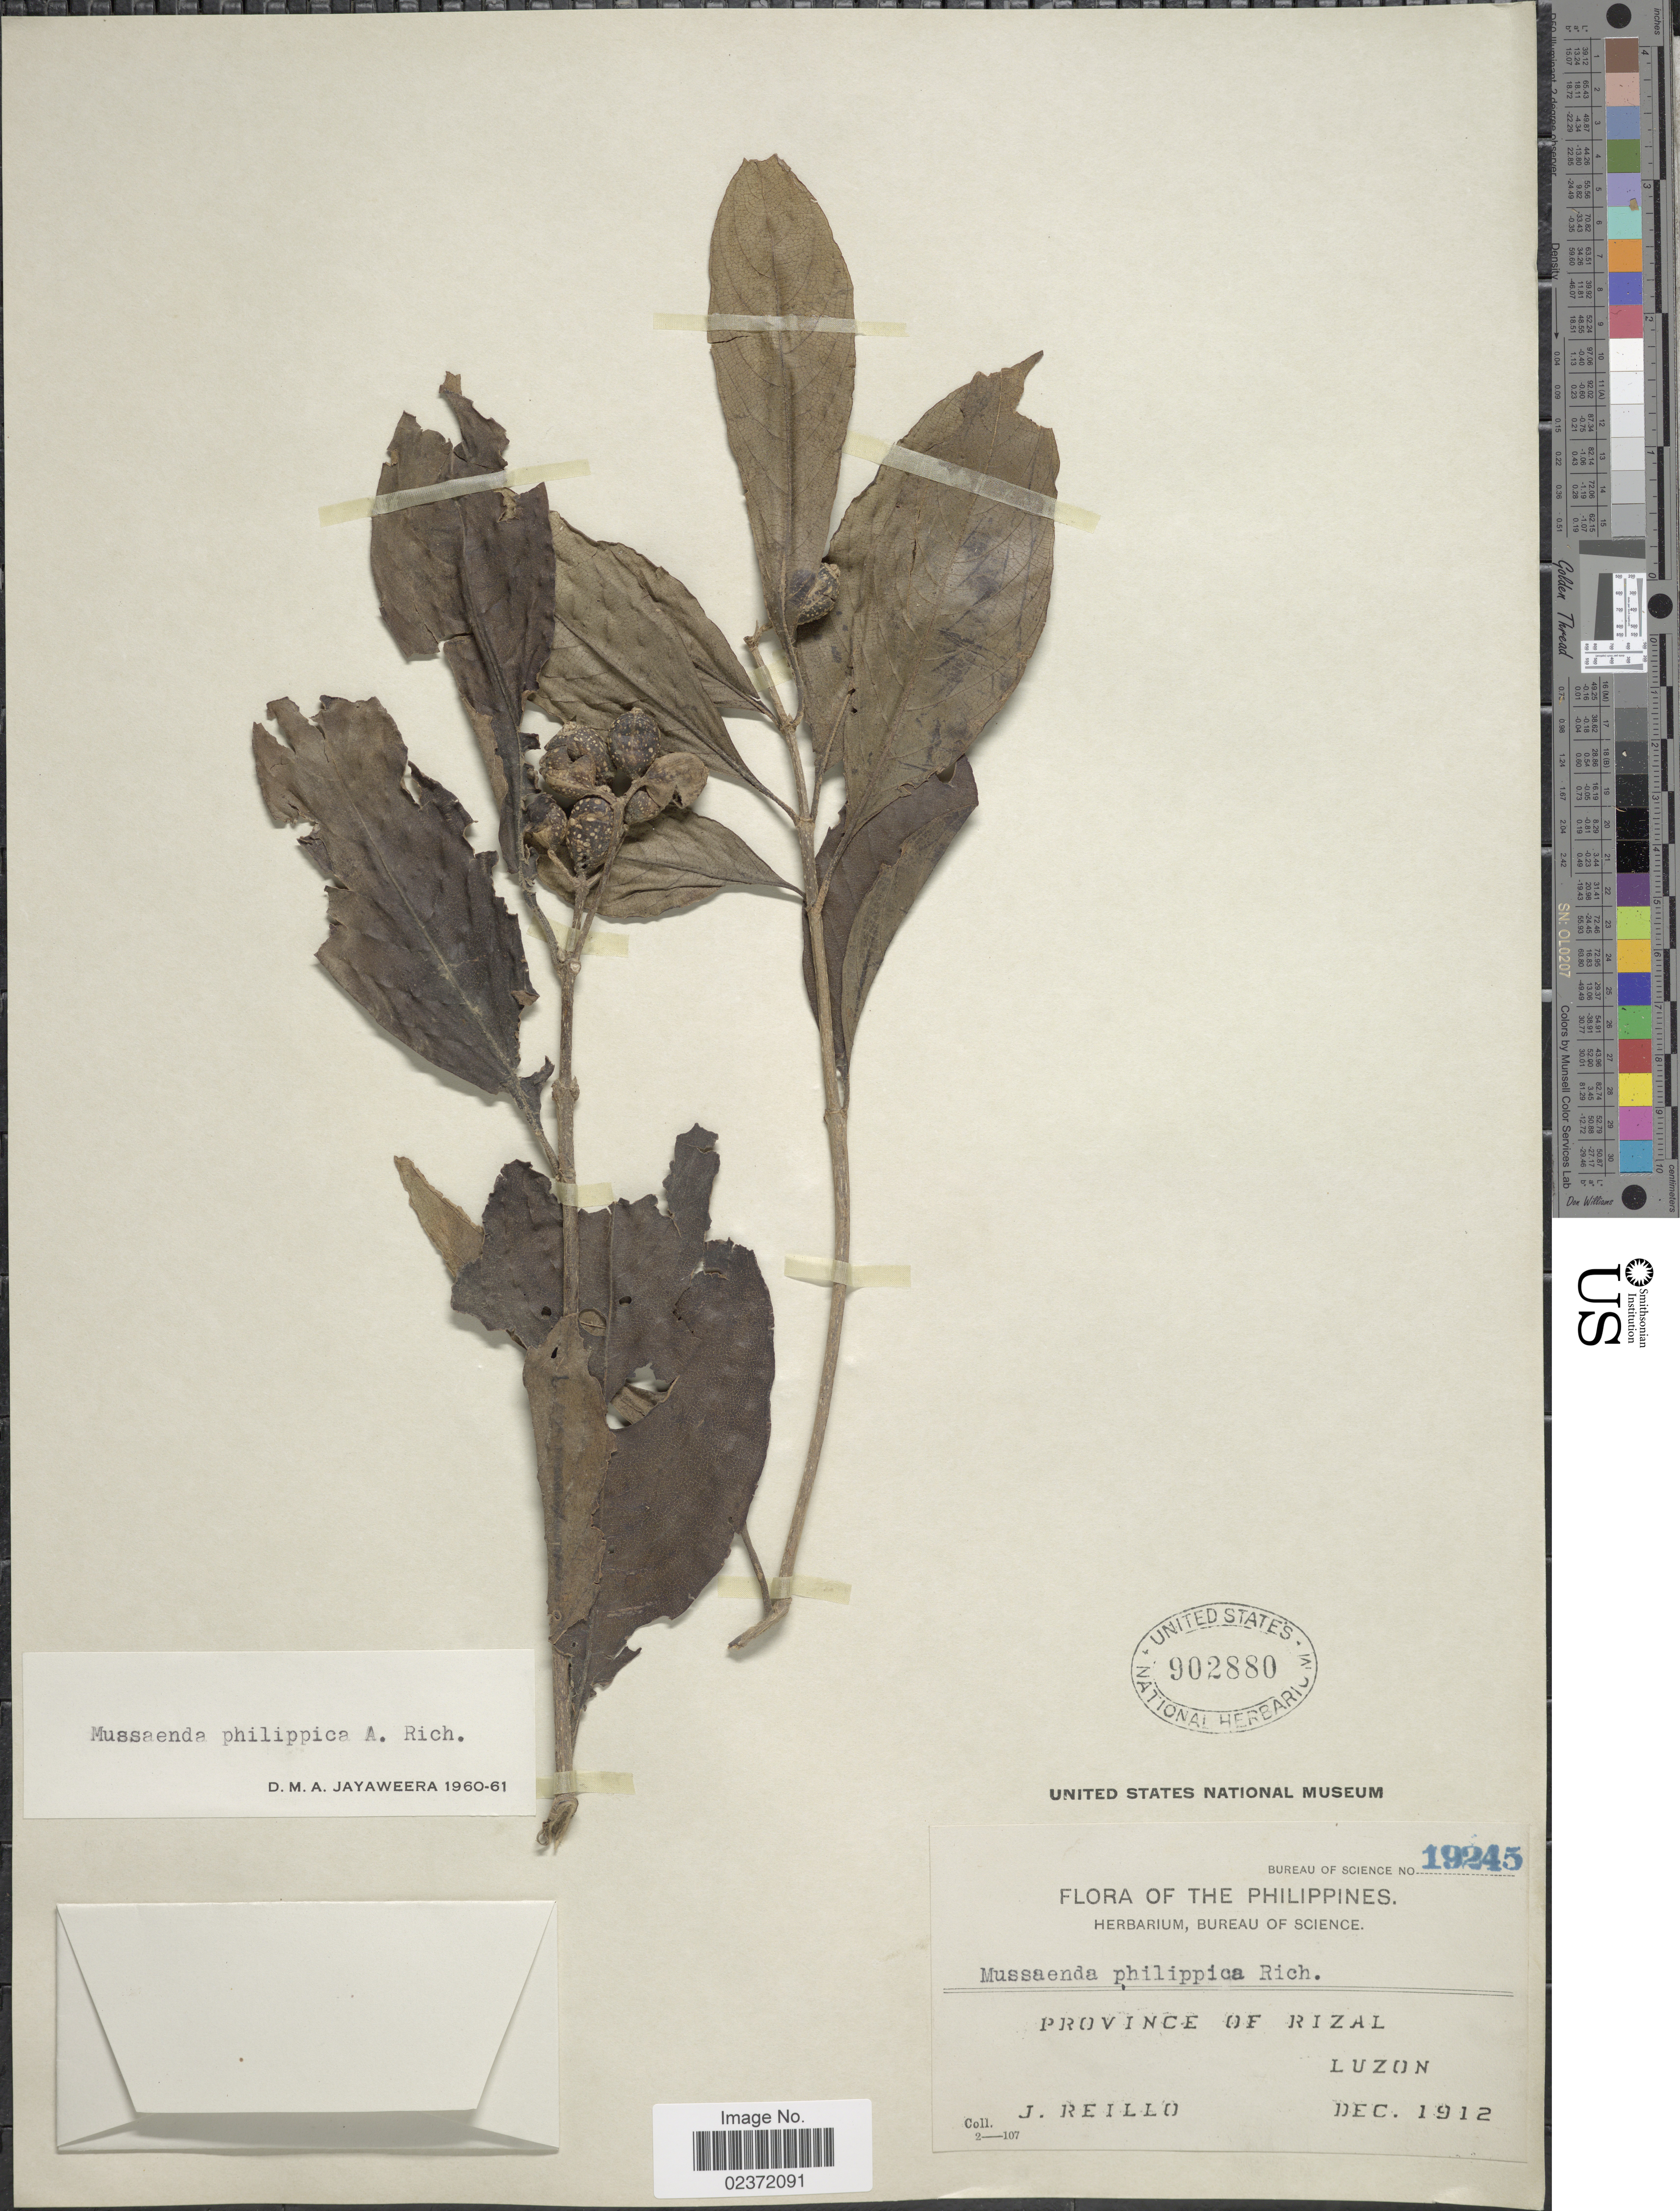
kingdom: Plantae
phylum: Tracheophyta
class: Magnoliopsida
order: Gentianales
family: Rubiaceae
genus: Mussaenda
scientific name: Mussaenda philippica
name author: A. Rich.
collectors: J. Reillo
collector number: Bureau of Science 19245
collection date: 1912-12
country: Philippines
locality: Province of Rizal, Luzon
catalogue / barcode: US 902880